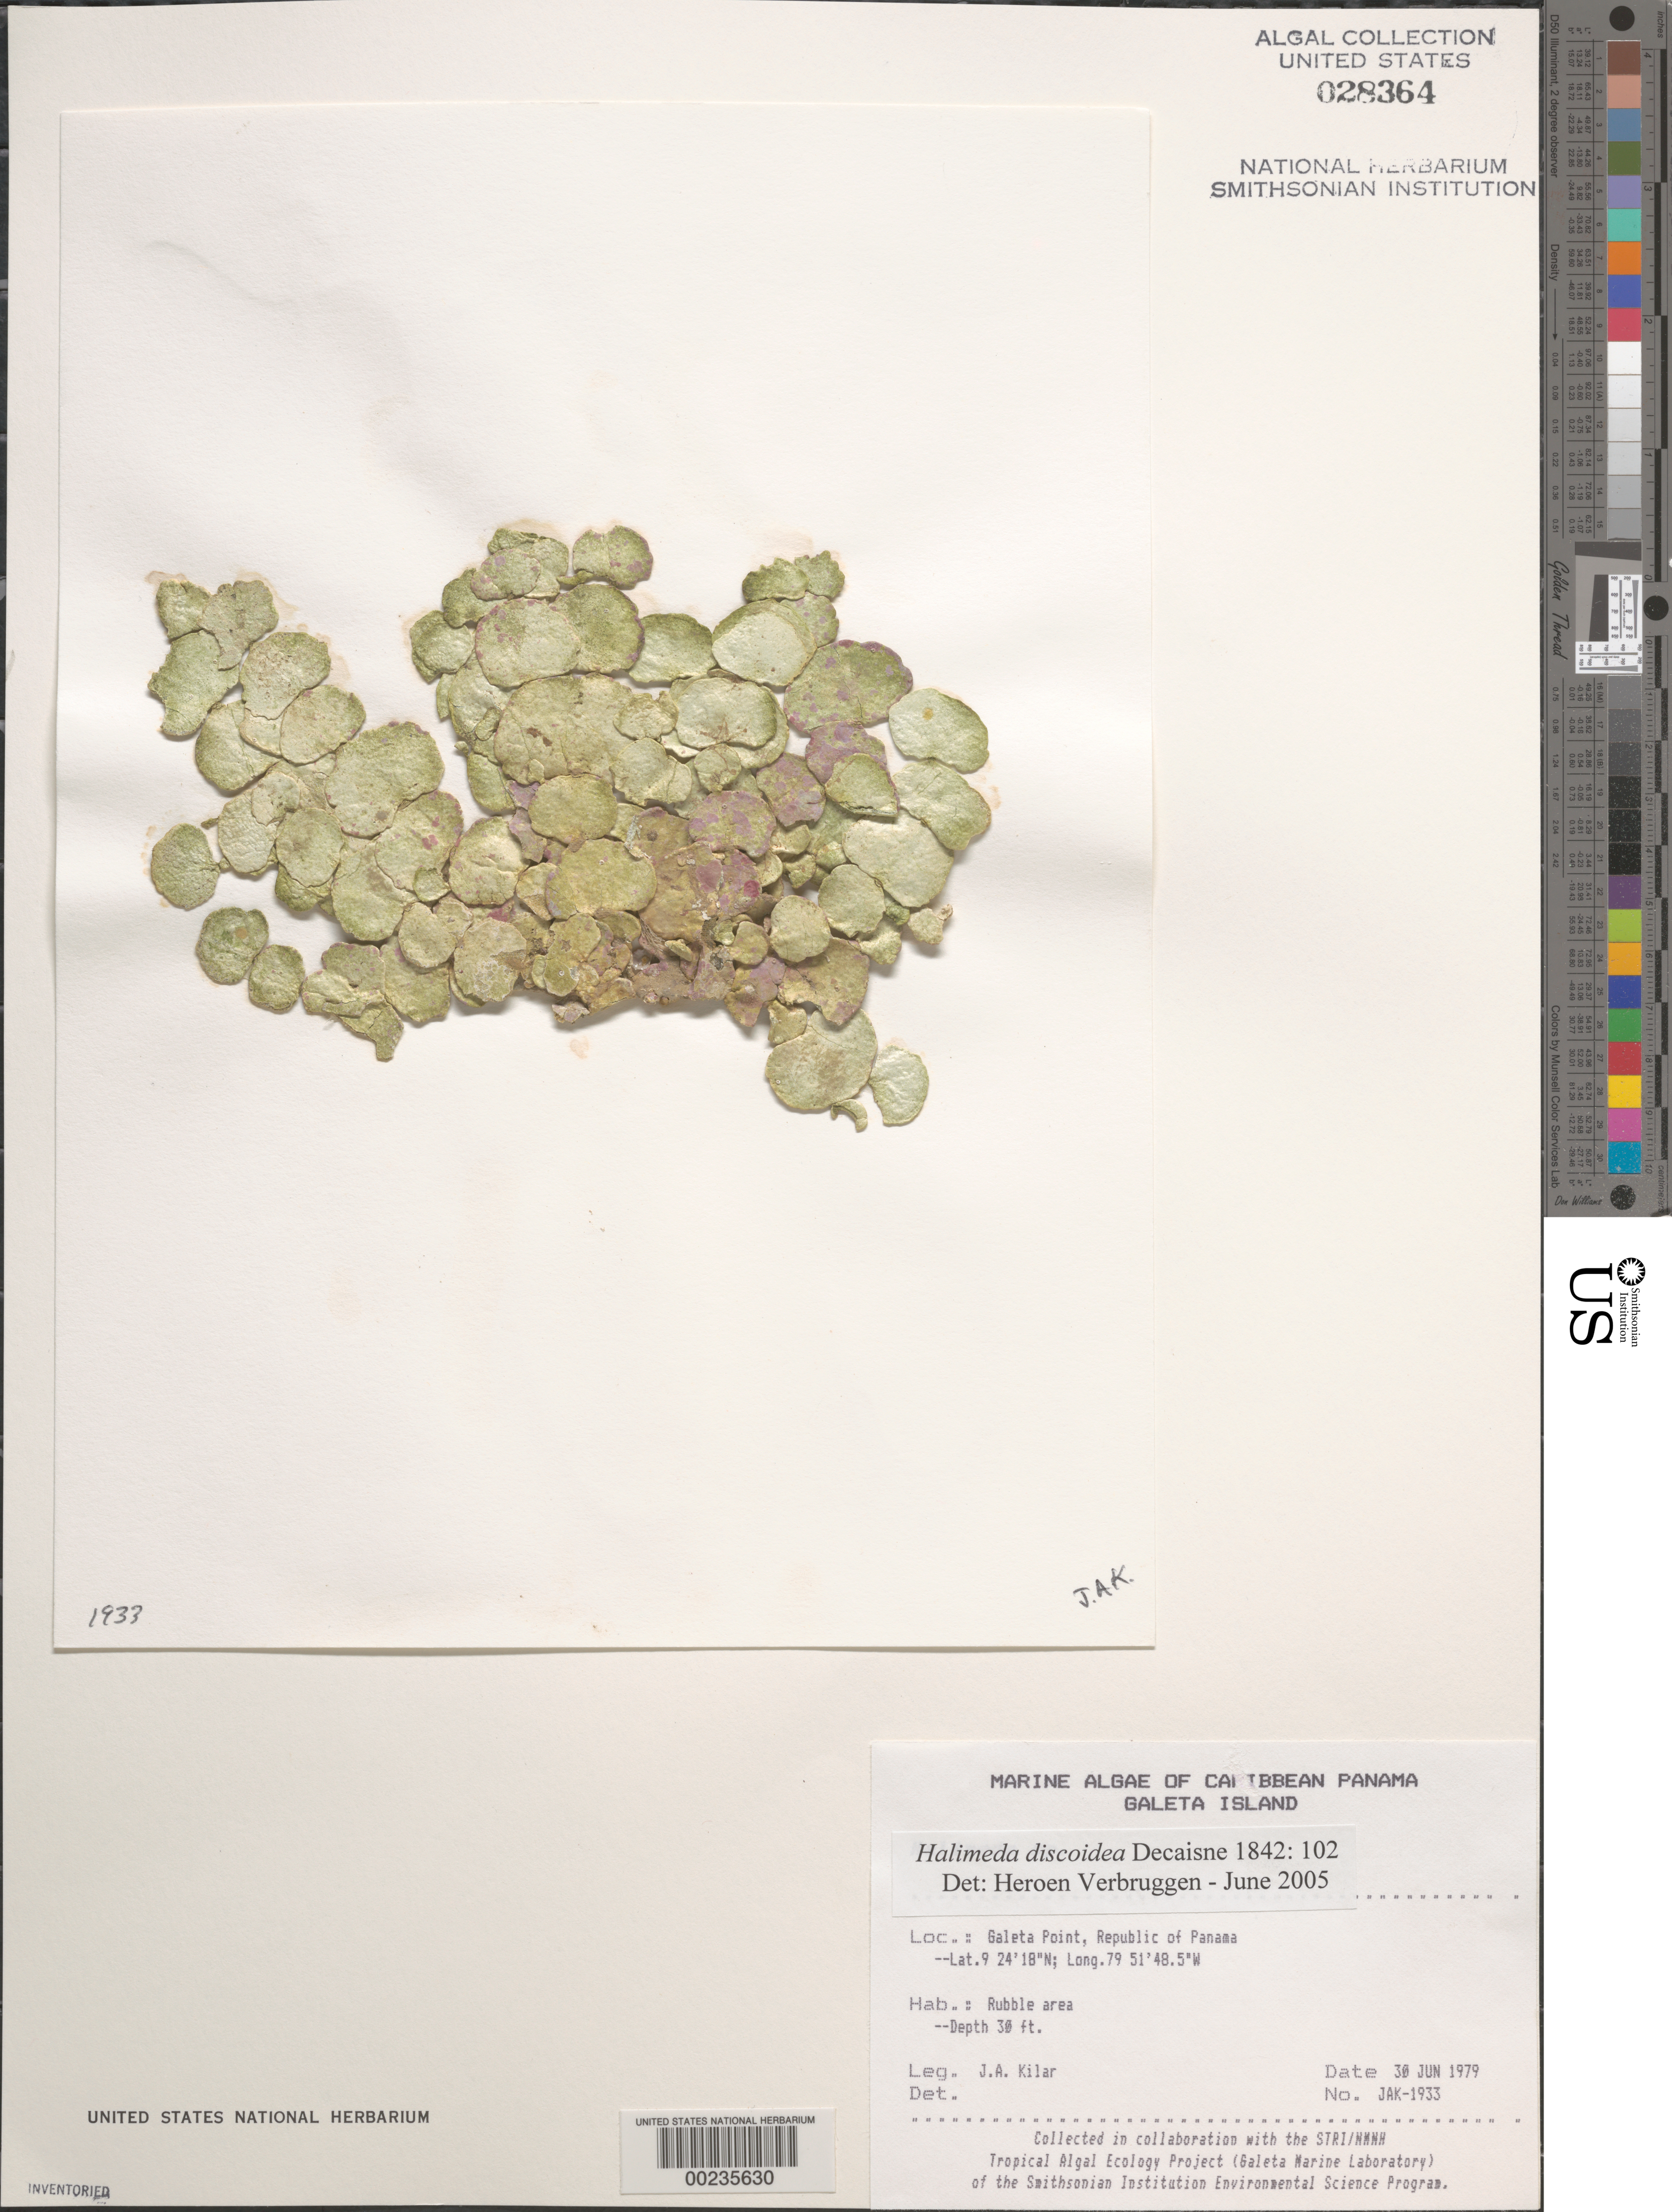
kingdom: Plantae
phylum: Chlorophyta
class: Ulvophyceae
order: Bryopsidales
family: Halimedaceae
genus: Halimeda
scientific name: Halimeda discoidea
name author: Decne.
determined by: Verbruggen, H.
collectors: J. A. Kilar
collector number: JAK-1933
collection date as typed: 30 Jun 1979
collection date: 1979-06-30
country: Panama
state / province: Colón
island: Galeta Island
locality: Galeta Point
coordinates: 9 24' 18" N, 79 51' 48.5" W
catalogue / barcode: US 28364